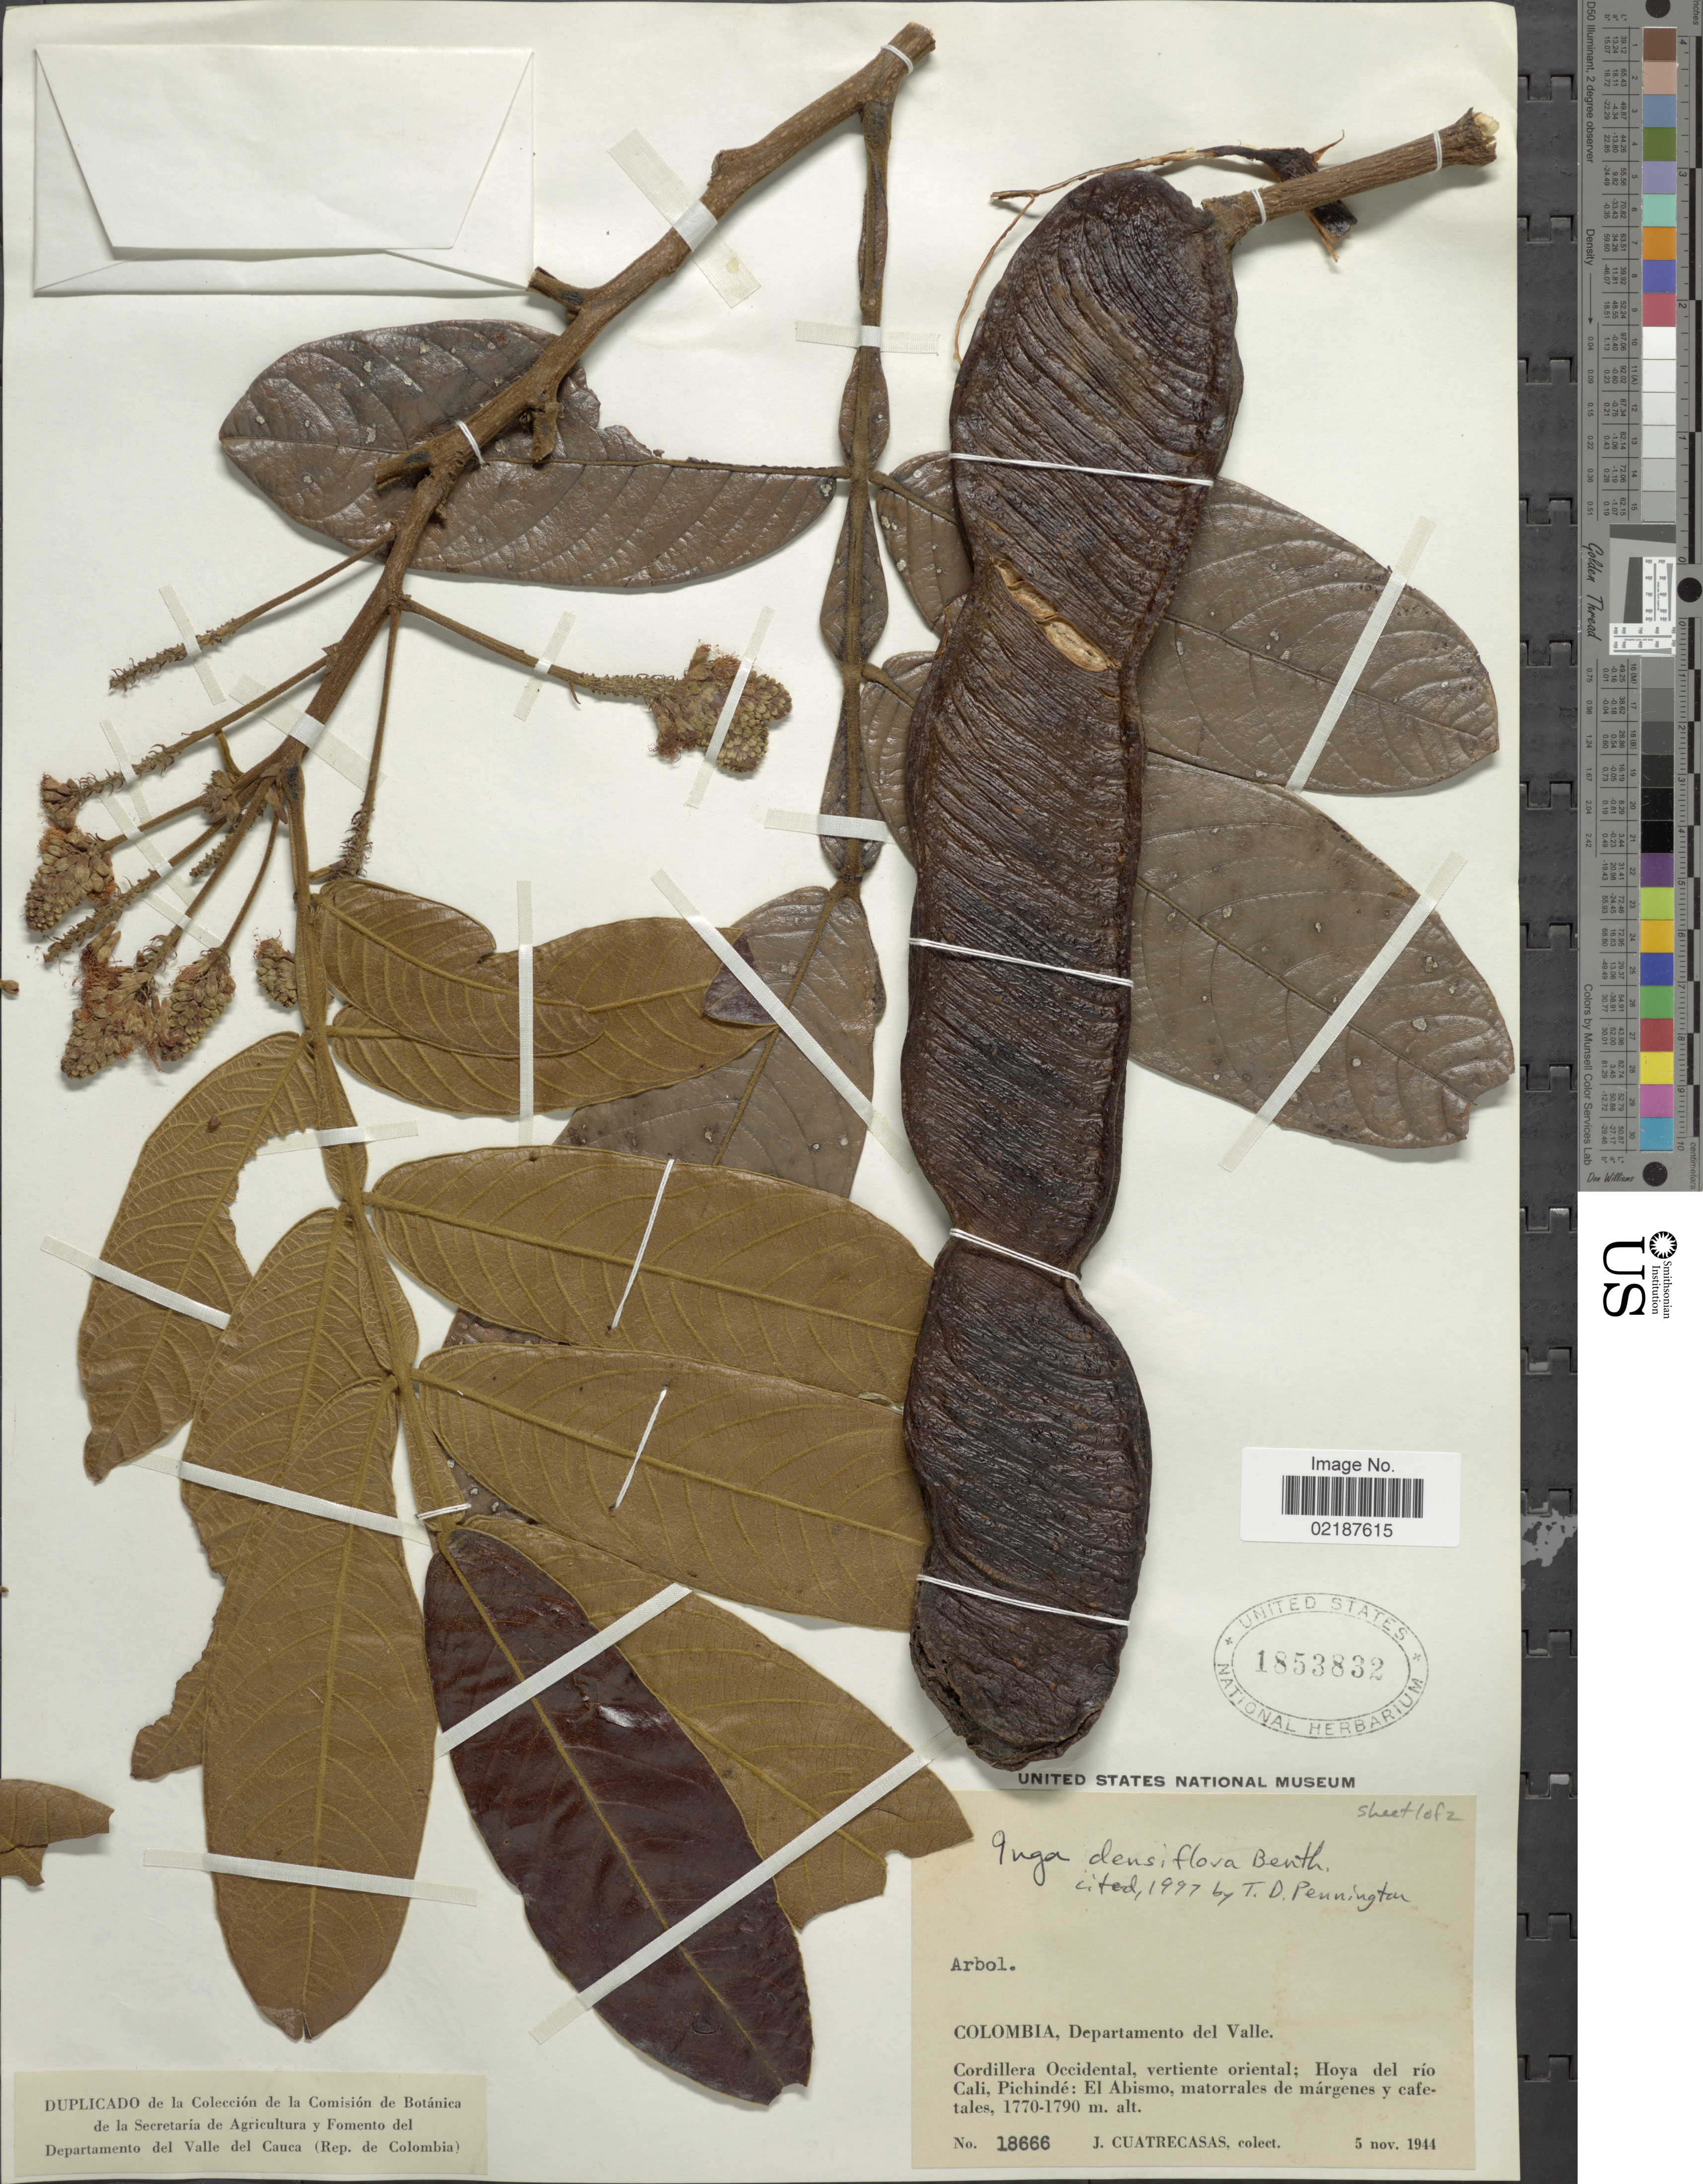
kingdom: Plantae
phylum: Tracheophyta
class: Magnoliopsida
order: Fabales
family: Fabaceae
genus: Inga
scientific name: Inga densiflora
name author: Benth.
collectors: J. Cuatrecasas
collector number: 18666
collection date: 1944-11-05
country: Colombia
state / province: Valle del Cauca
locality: Departamento del Valle. Cordillera Occidental, vertiente oriental; Hoya del rio Cali, Pichinde: El Abismo, matorrales de margenes y cafetales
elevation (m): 1770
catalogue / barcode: US 1853832